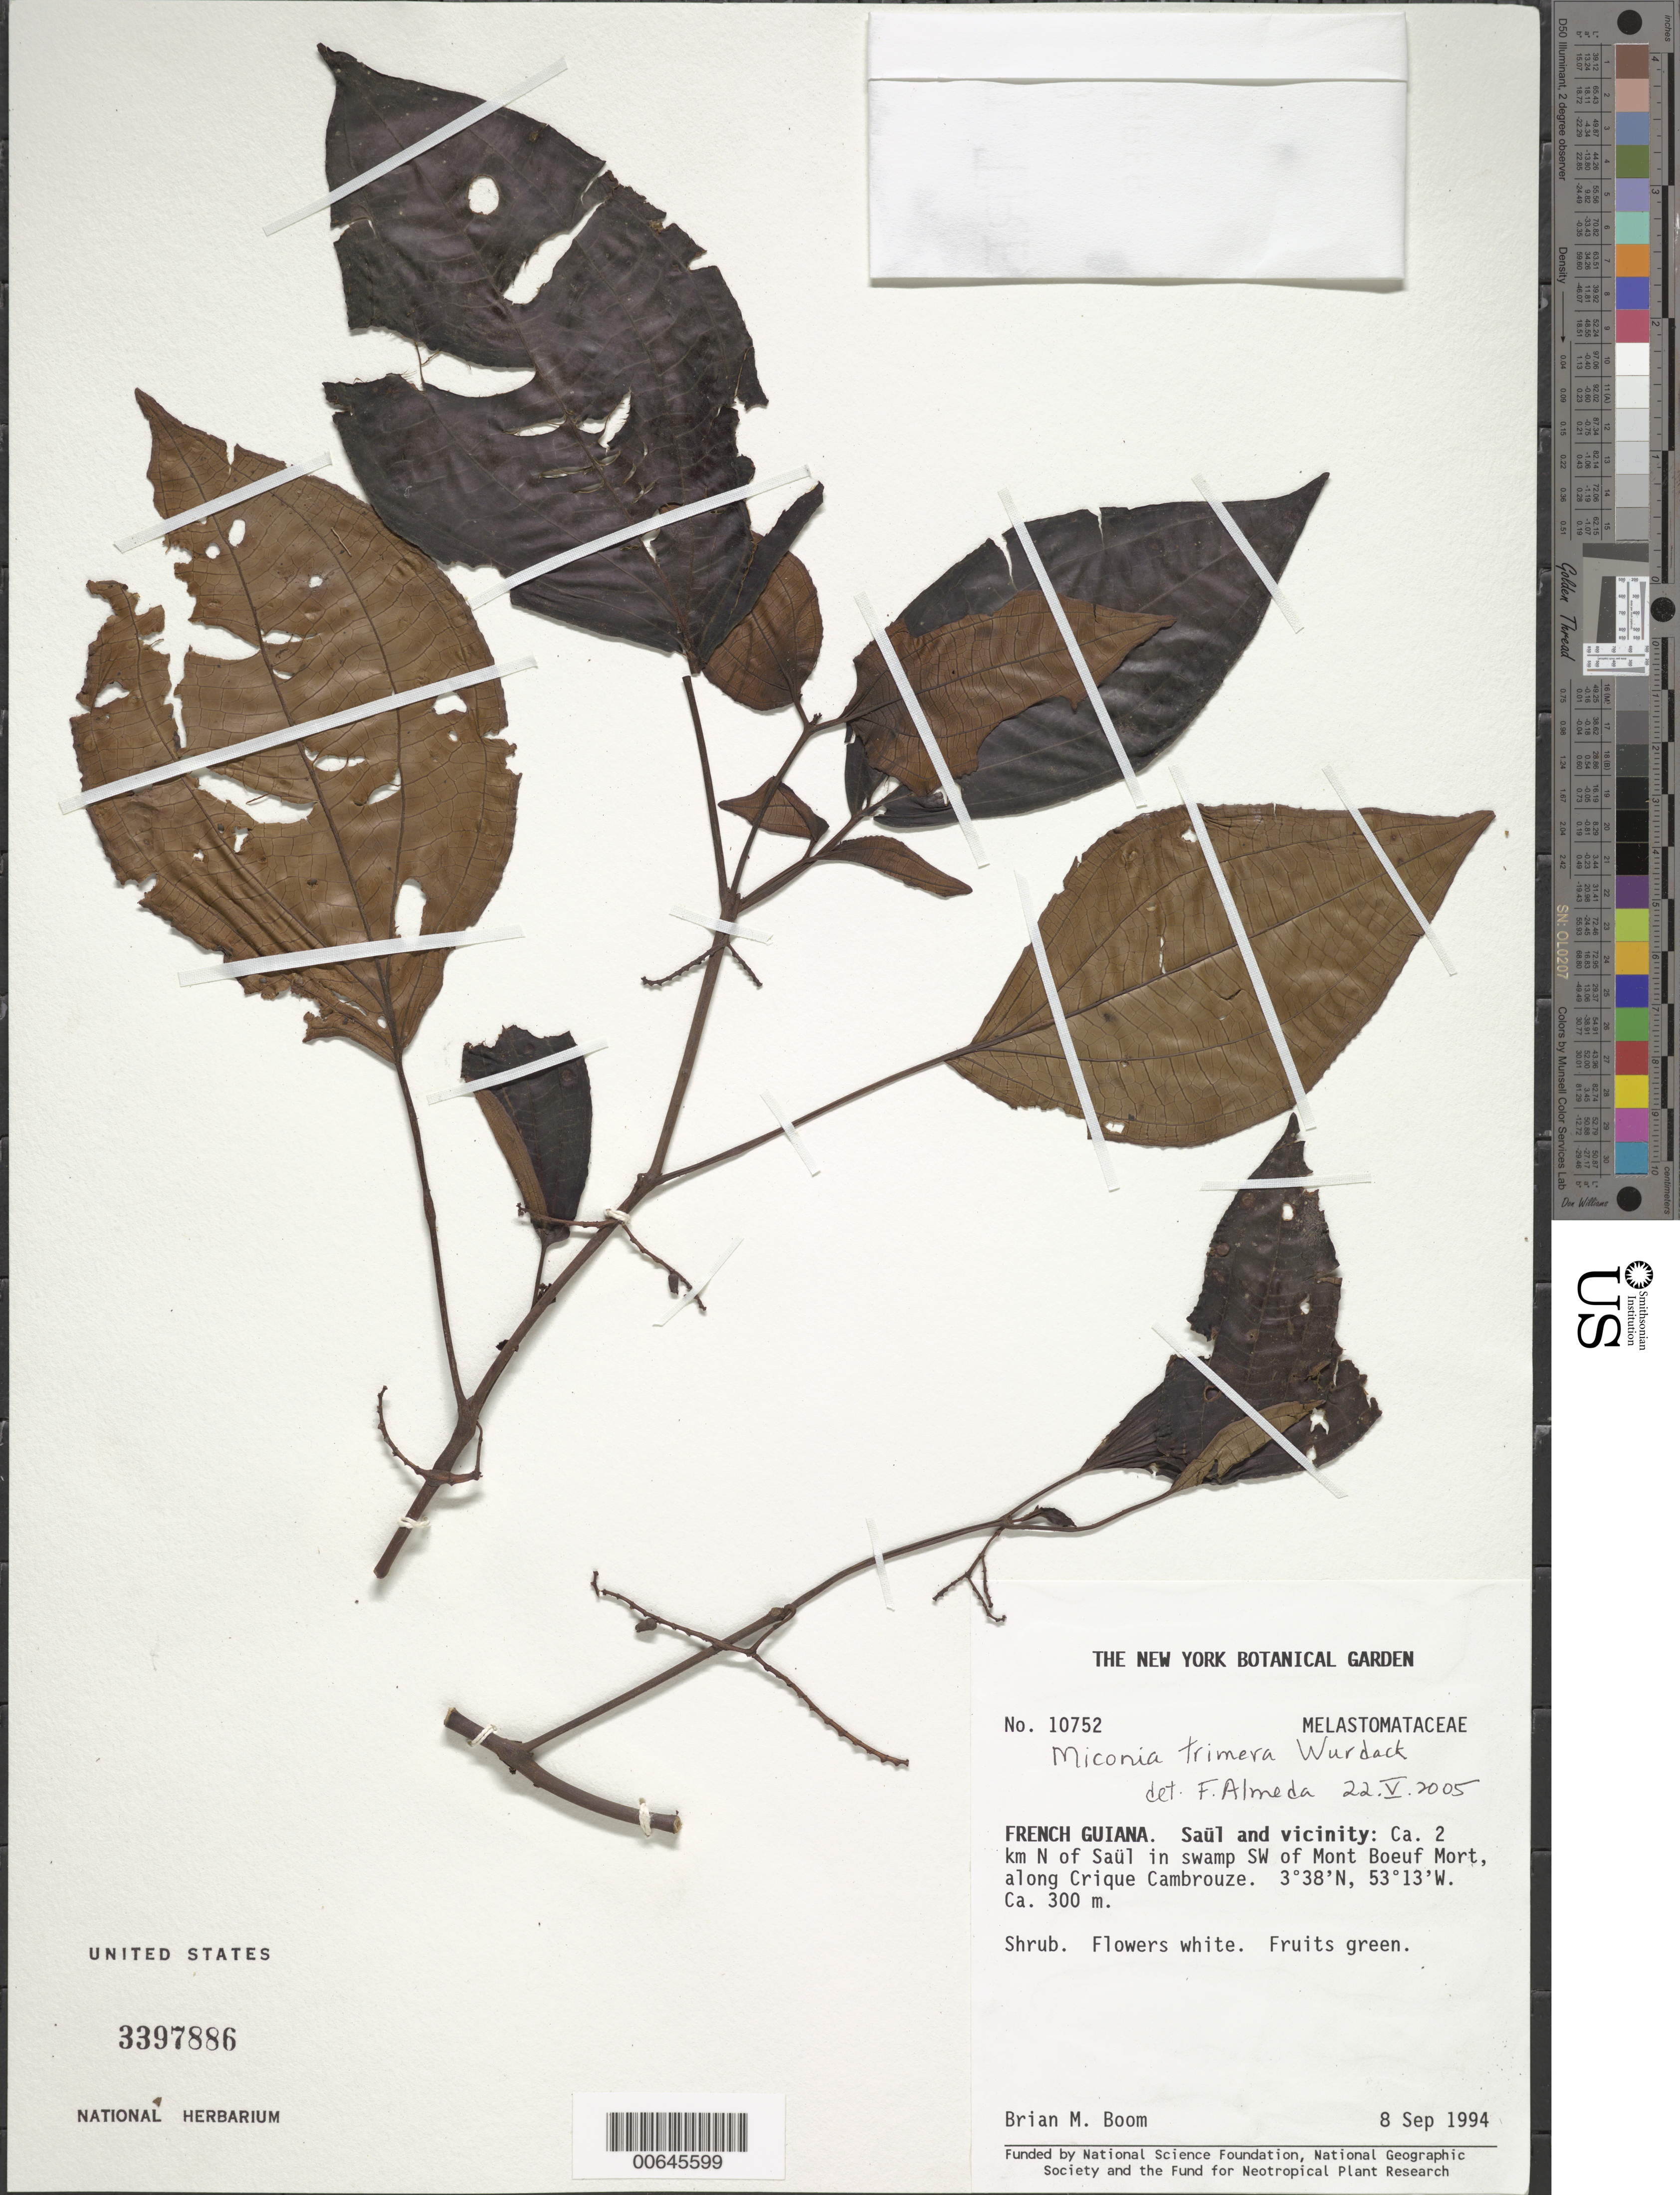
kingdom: Plantae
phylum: Tracheophyta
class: Magnoliopsida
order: Myrtales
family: Melastomataceae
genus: Miconia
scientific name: Miconia trimera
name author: Wurdack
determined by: Almeda, F.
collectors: B. M. Boom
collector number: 10752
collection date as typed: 8-Sep-94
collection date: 1994-09-08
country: French Guiana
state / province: Saint-Laurent-du-Maroni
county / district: Saül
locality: Saül, ca. 2 km N. of Saül SW of Mont Boeuf Mort, along Crique Cambrouze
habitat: Swamp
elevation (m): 300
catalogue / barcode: US 3397886